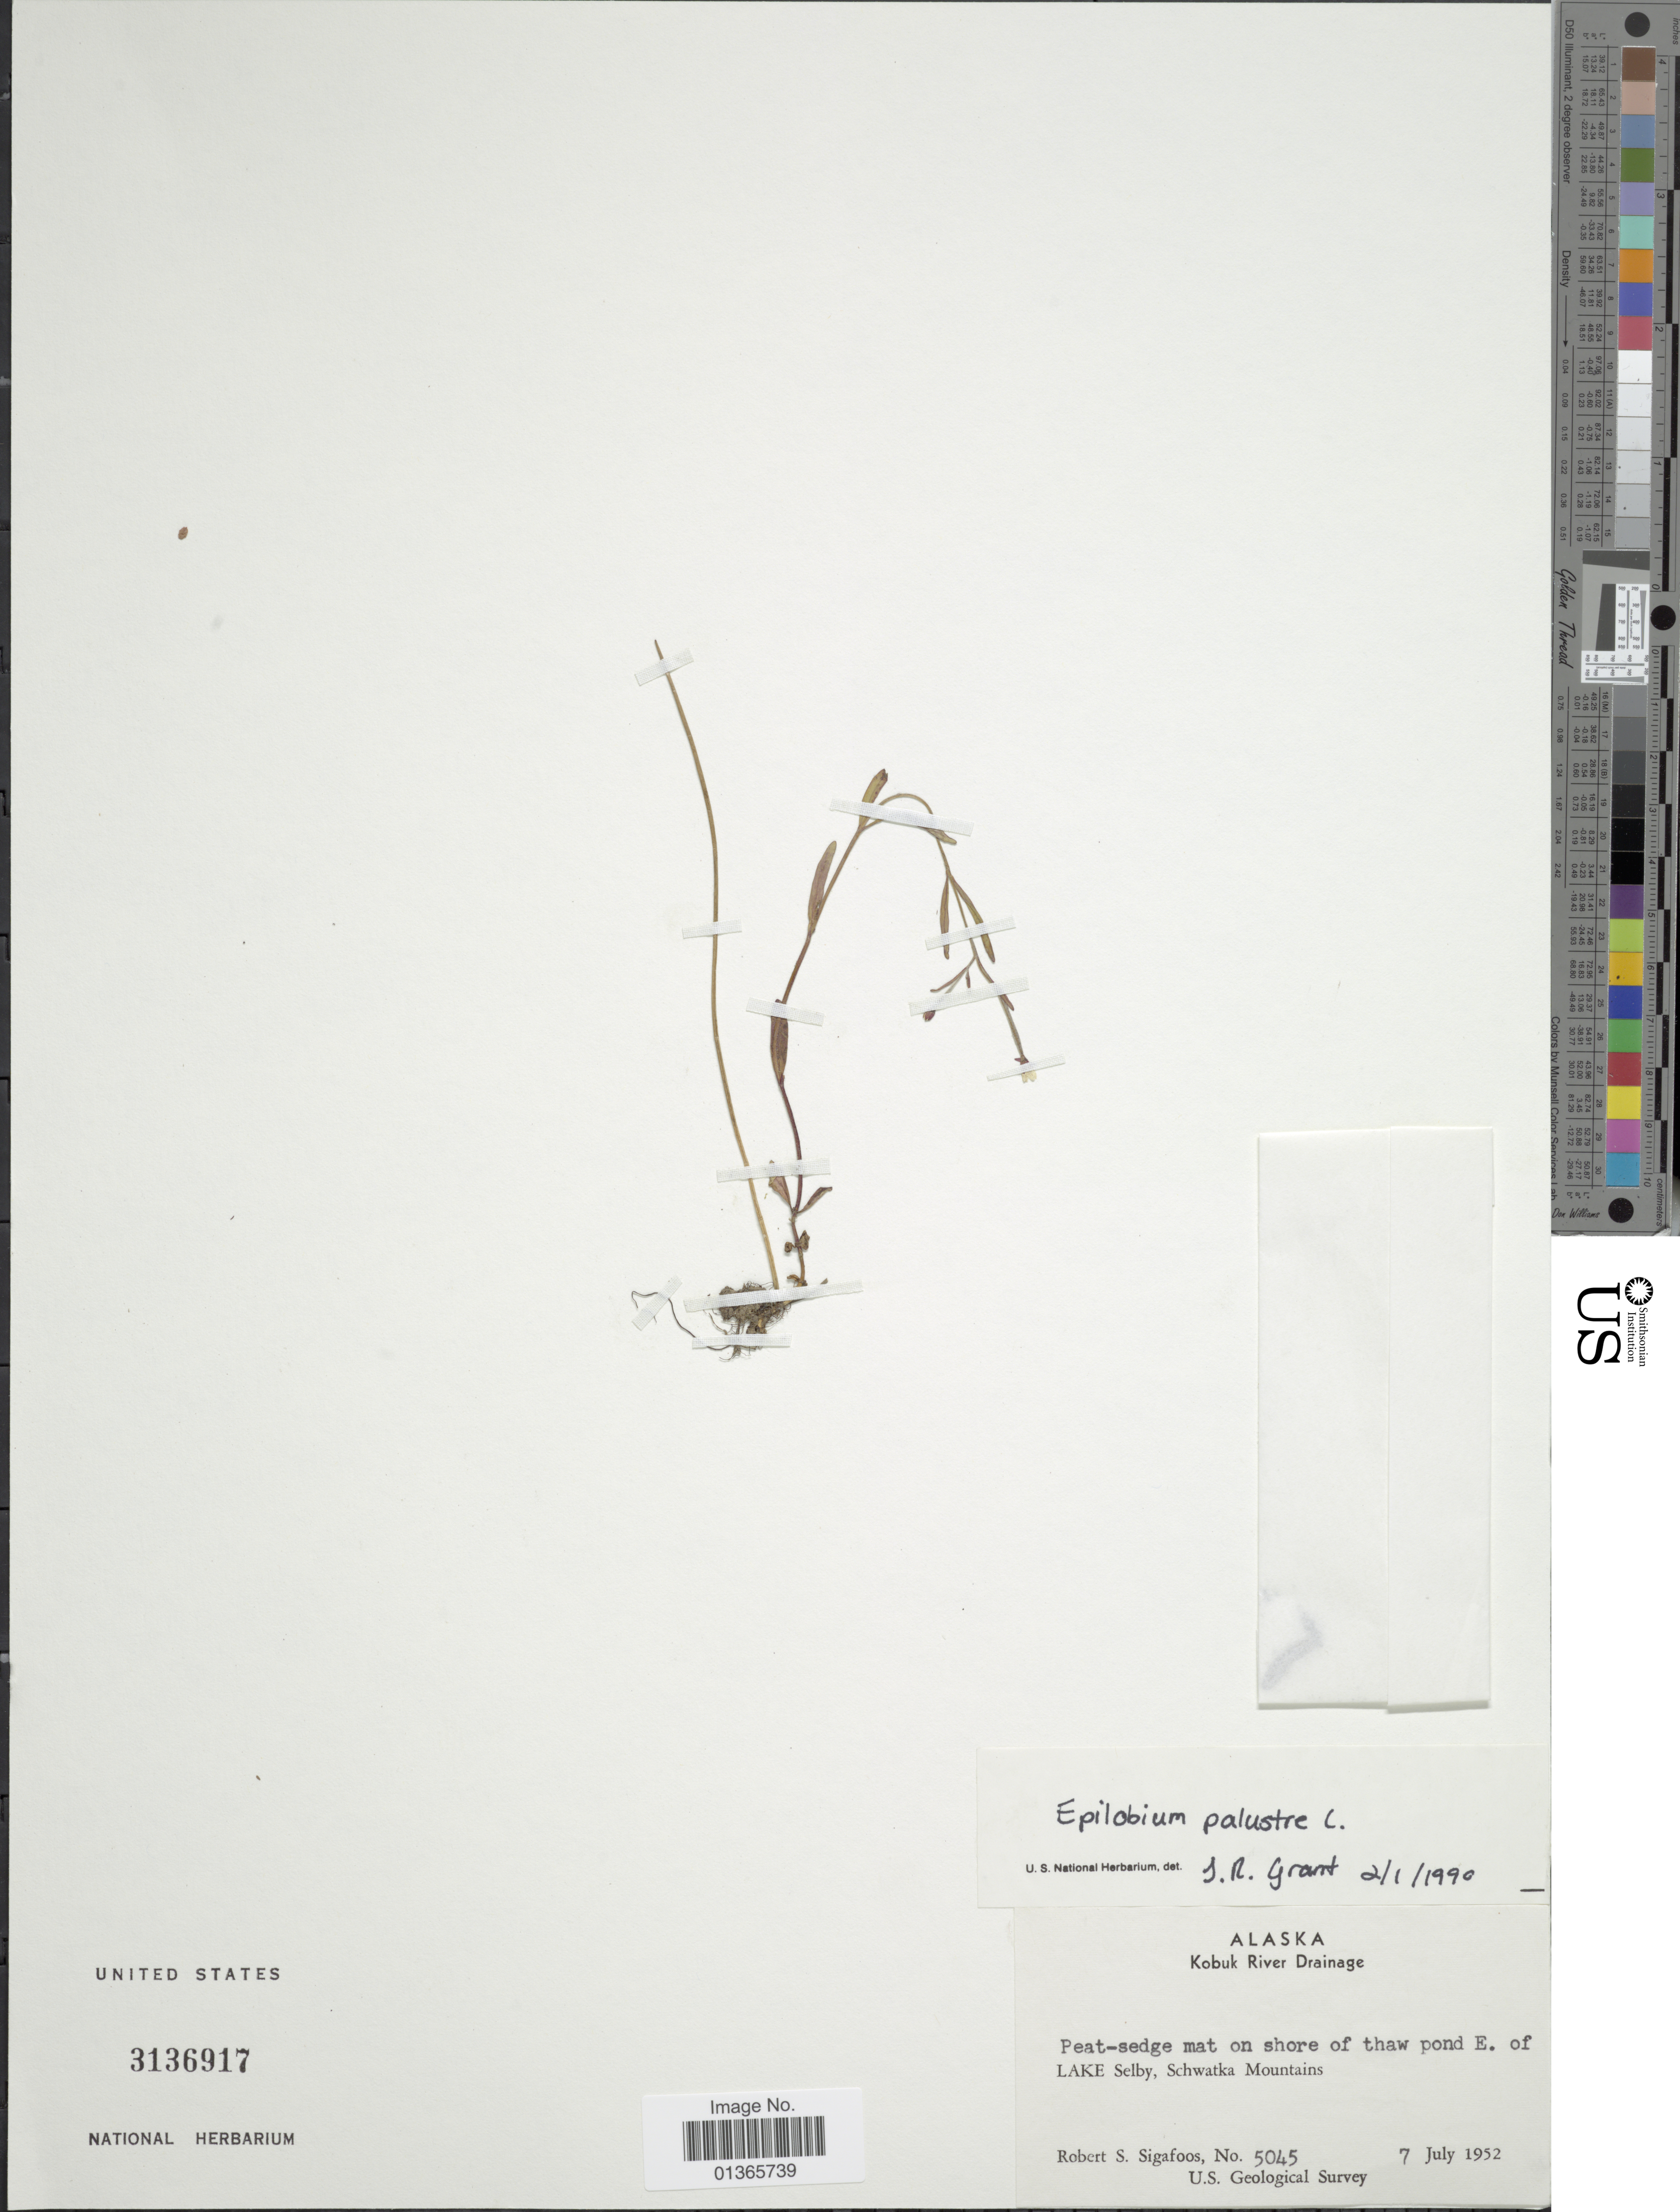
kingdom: Plantae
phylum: Tracheophyta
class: Magnoliopsida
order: Myrtales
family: Onagraceae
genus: Epilobium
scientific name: Epilobium palustre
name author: L.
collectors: R. Sigafoos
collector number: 5045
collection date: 1952-07-07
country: United States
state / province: Alaska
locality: Kobuk River Drainage. peat-sedge mat on shore of thaw pond E. of Lake Selby, Schwatka Mountains.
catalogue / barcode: US 3136917